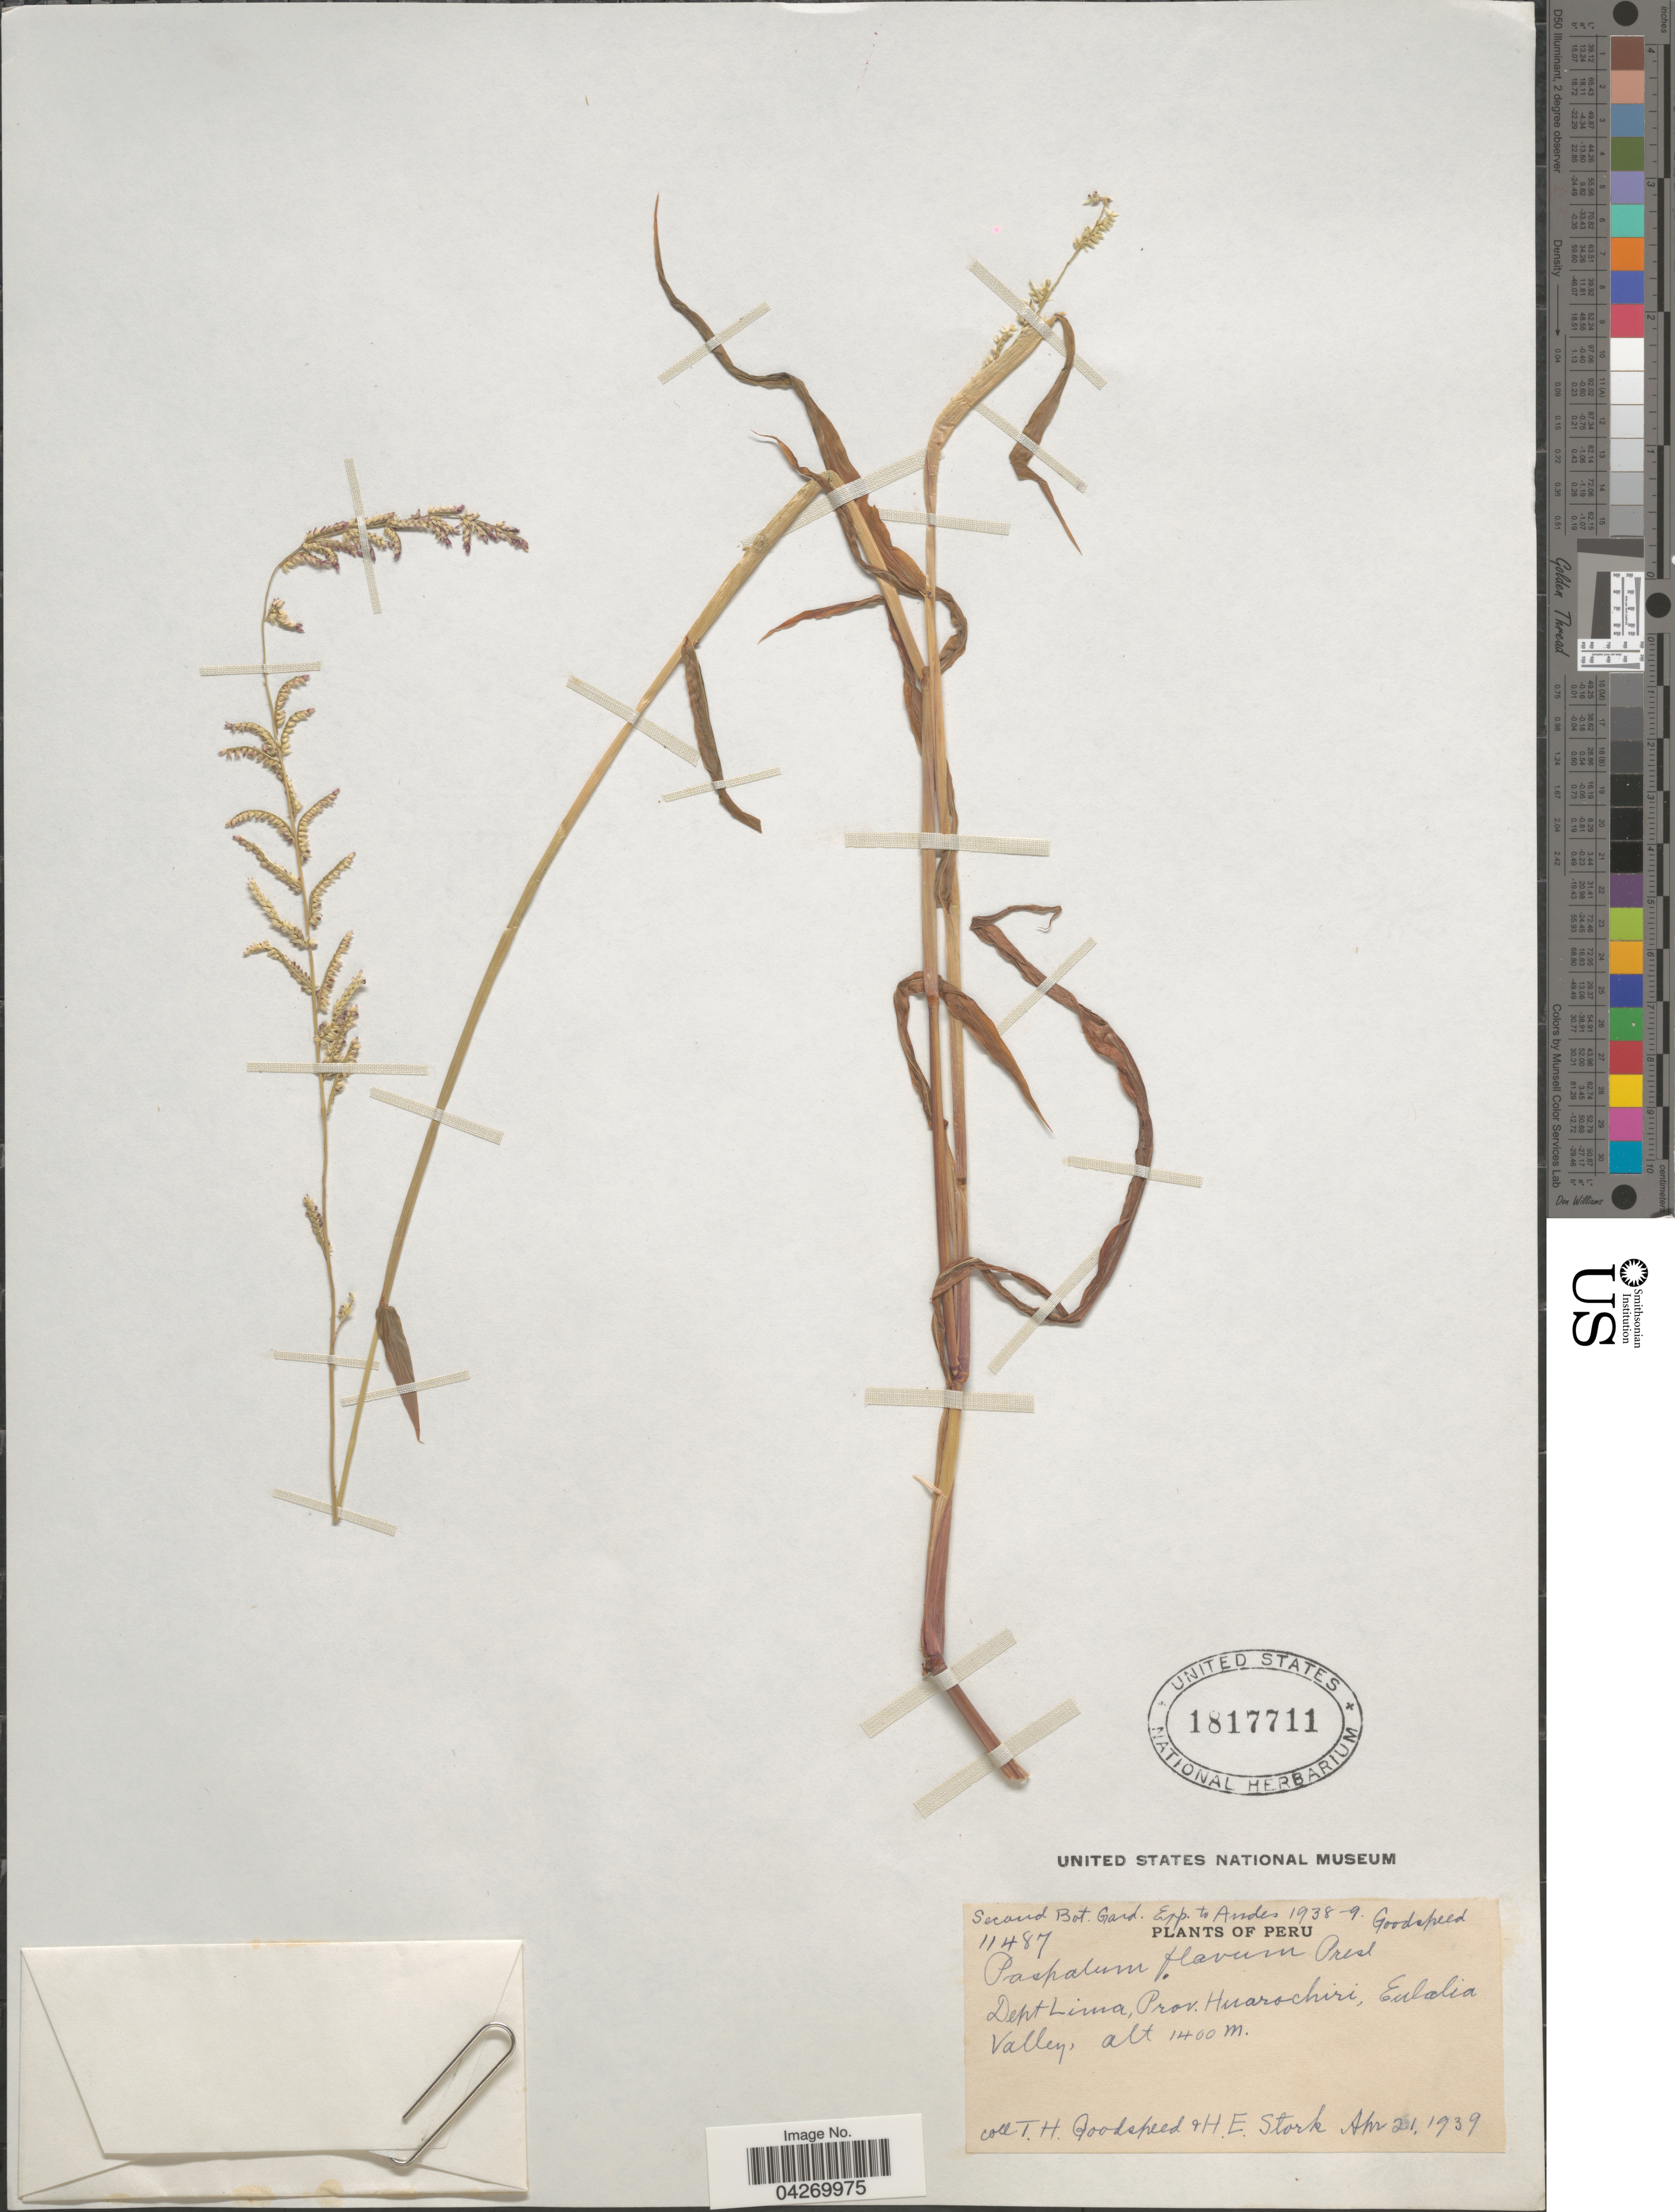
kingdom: Plantae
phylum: Tracheophyta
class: Liliopsida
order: Poales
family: Poaceae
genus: Paspalum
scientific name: Paspalum flavum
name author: J. Presl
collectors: T. Goodspeed & H. E. Stork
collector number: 11487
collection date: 1939-04-21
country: Peru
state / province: Lima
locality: Second Bot. Gard. Exp. to Andes 1938-9. Dept. Lima, Prov. Huarochiri, Eulalia Valley.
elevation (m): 1400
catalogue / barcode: US 1817711